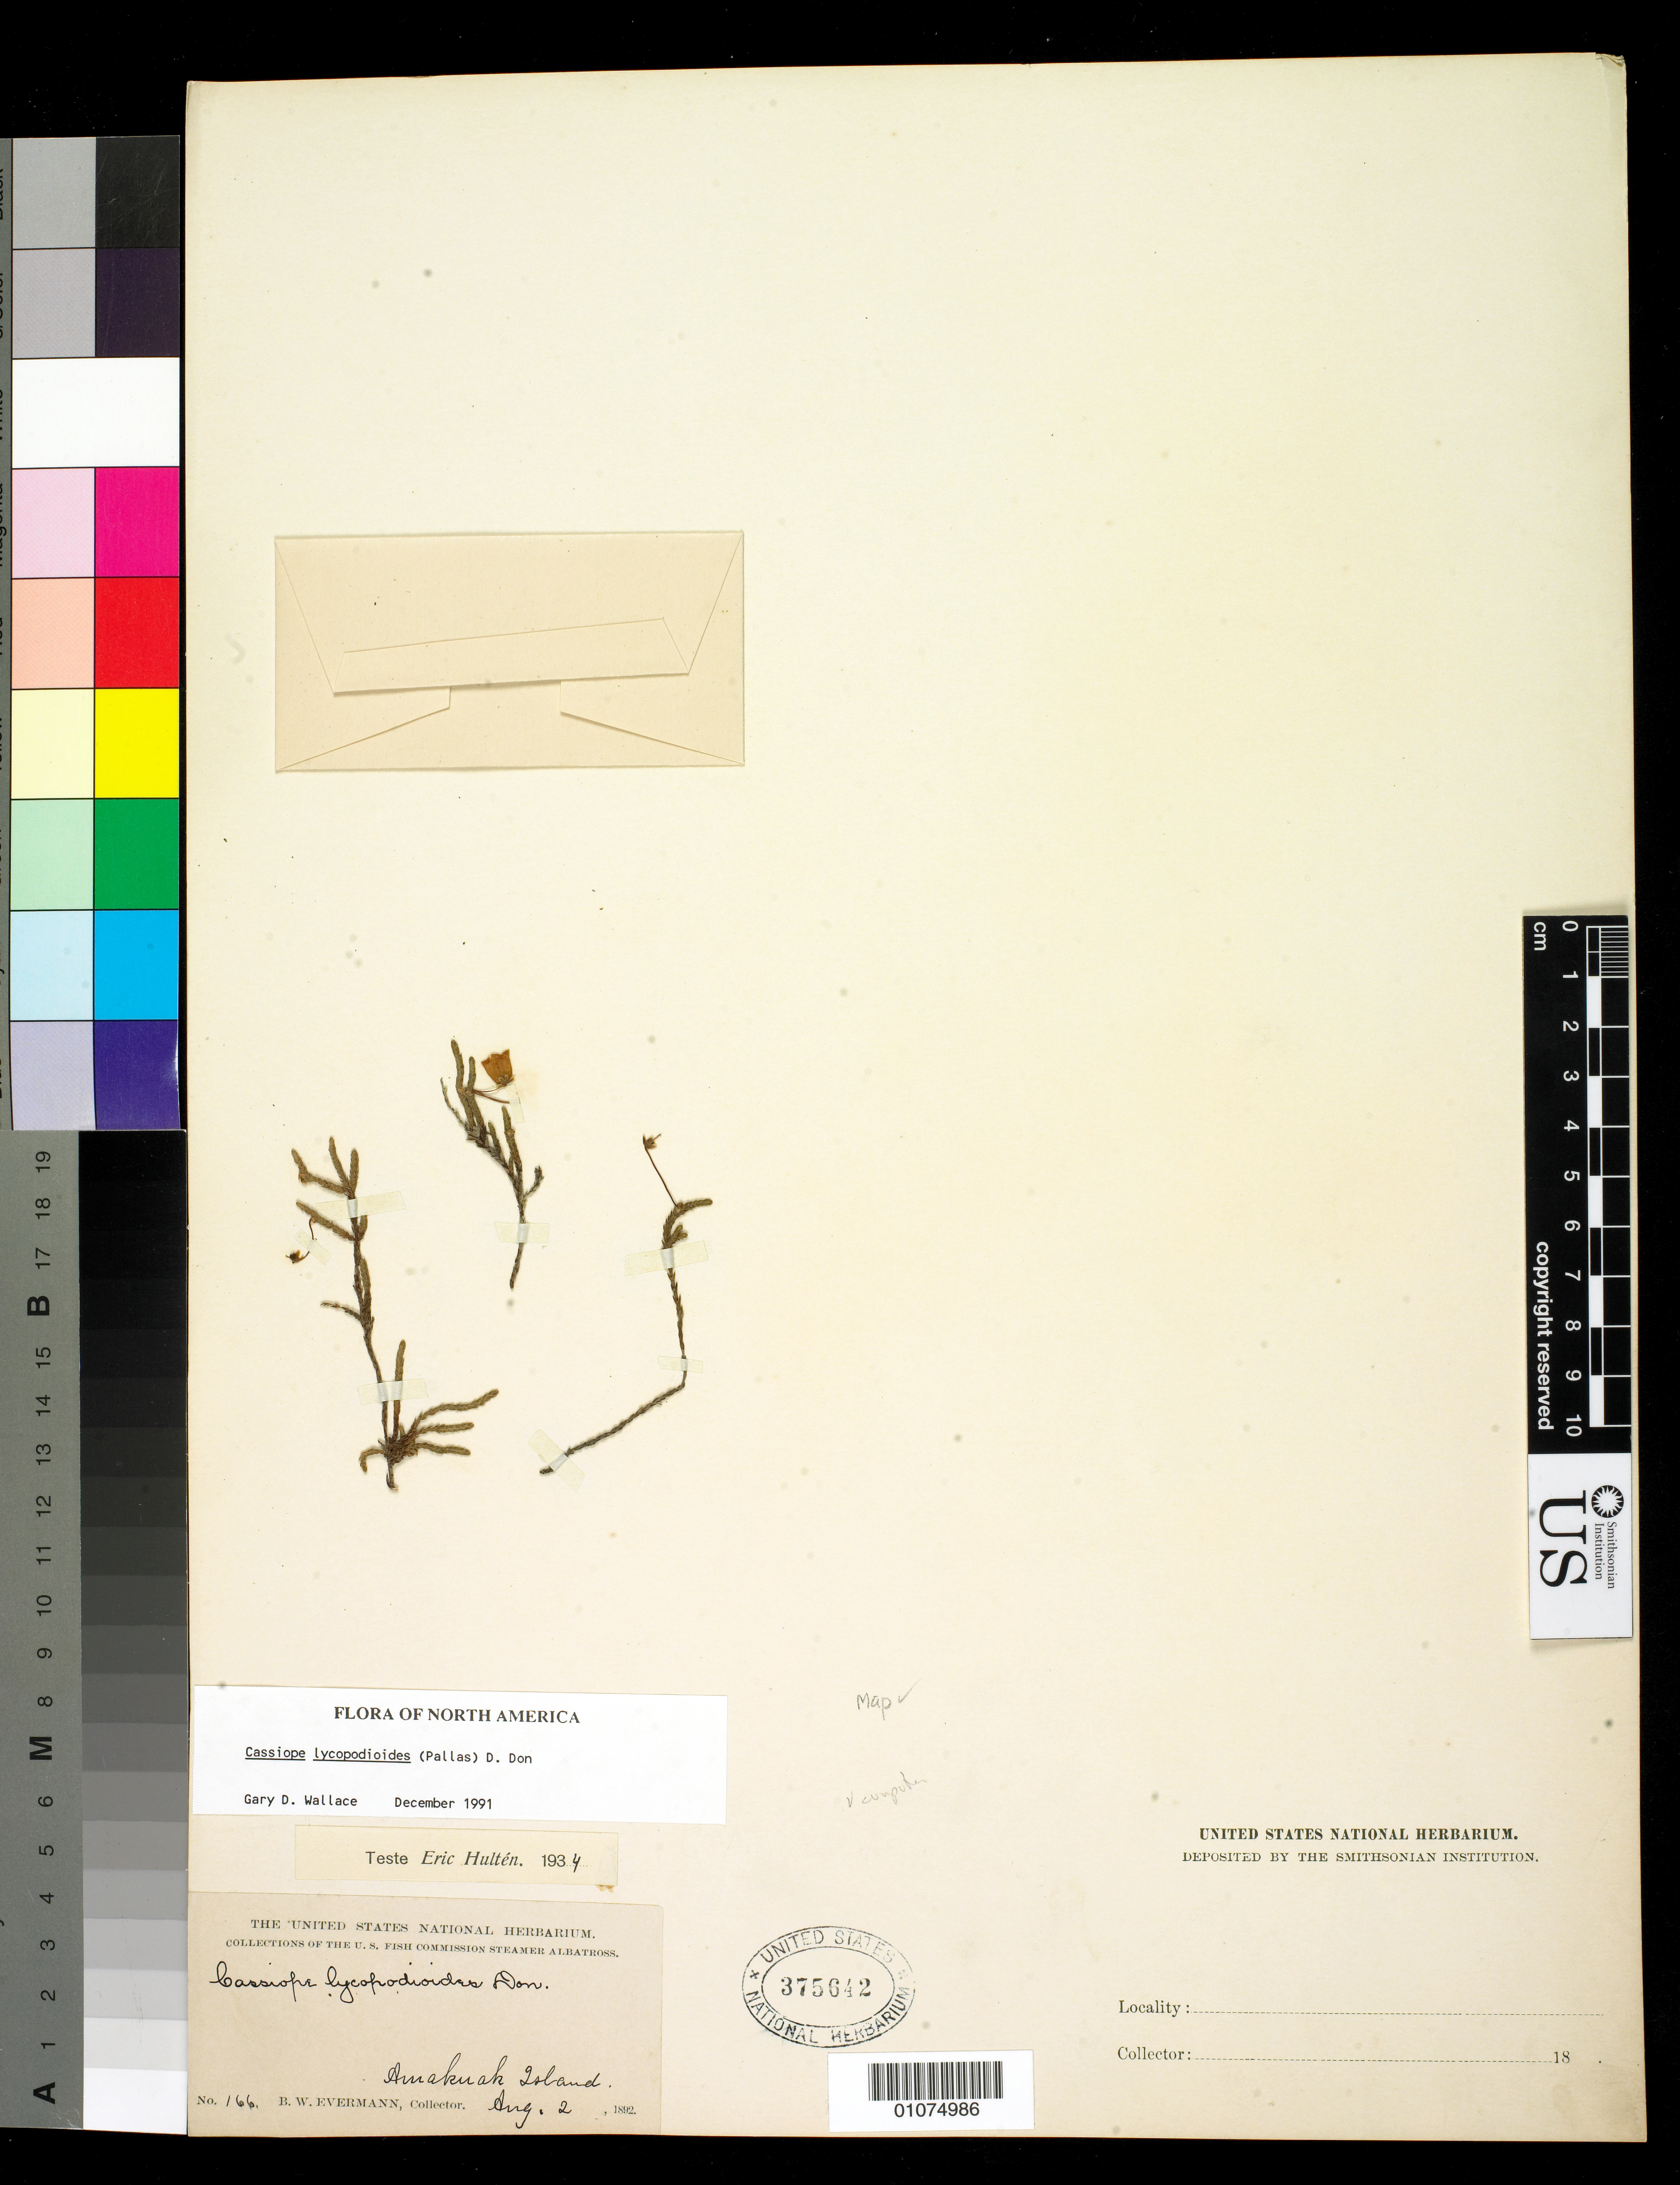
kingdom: Plantae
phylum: Tracheophyta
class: Magnoliopsida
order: Ericales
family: Ericaceae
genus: Cassiope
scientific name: Cassiope lycopodioides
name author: (Pall.) D. Don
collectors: B. W. Evermann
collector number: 166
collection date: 1892-08-02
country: United States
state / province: Alaska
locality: Amakuak Island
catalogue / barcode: US 375642